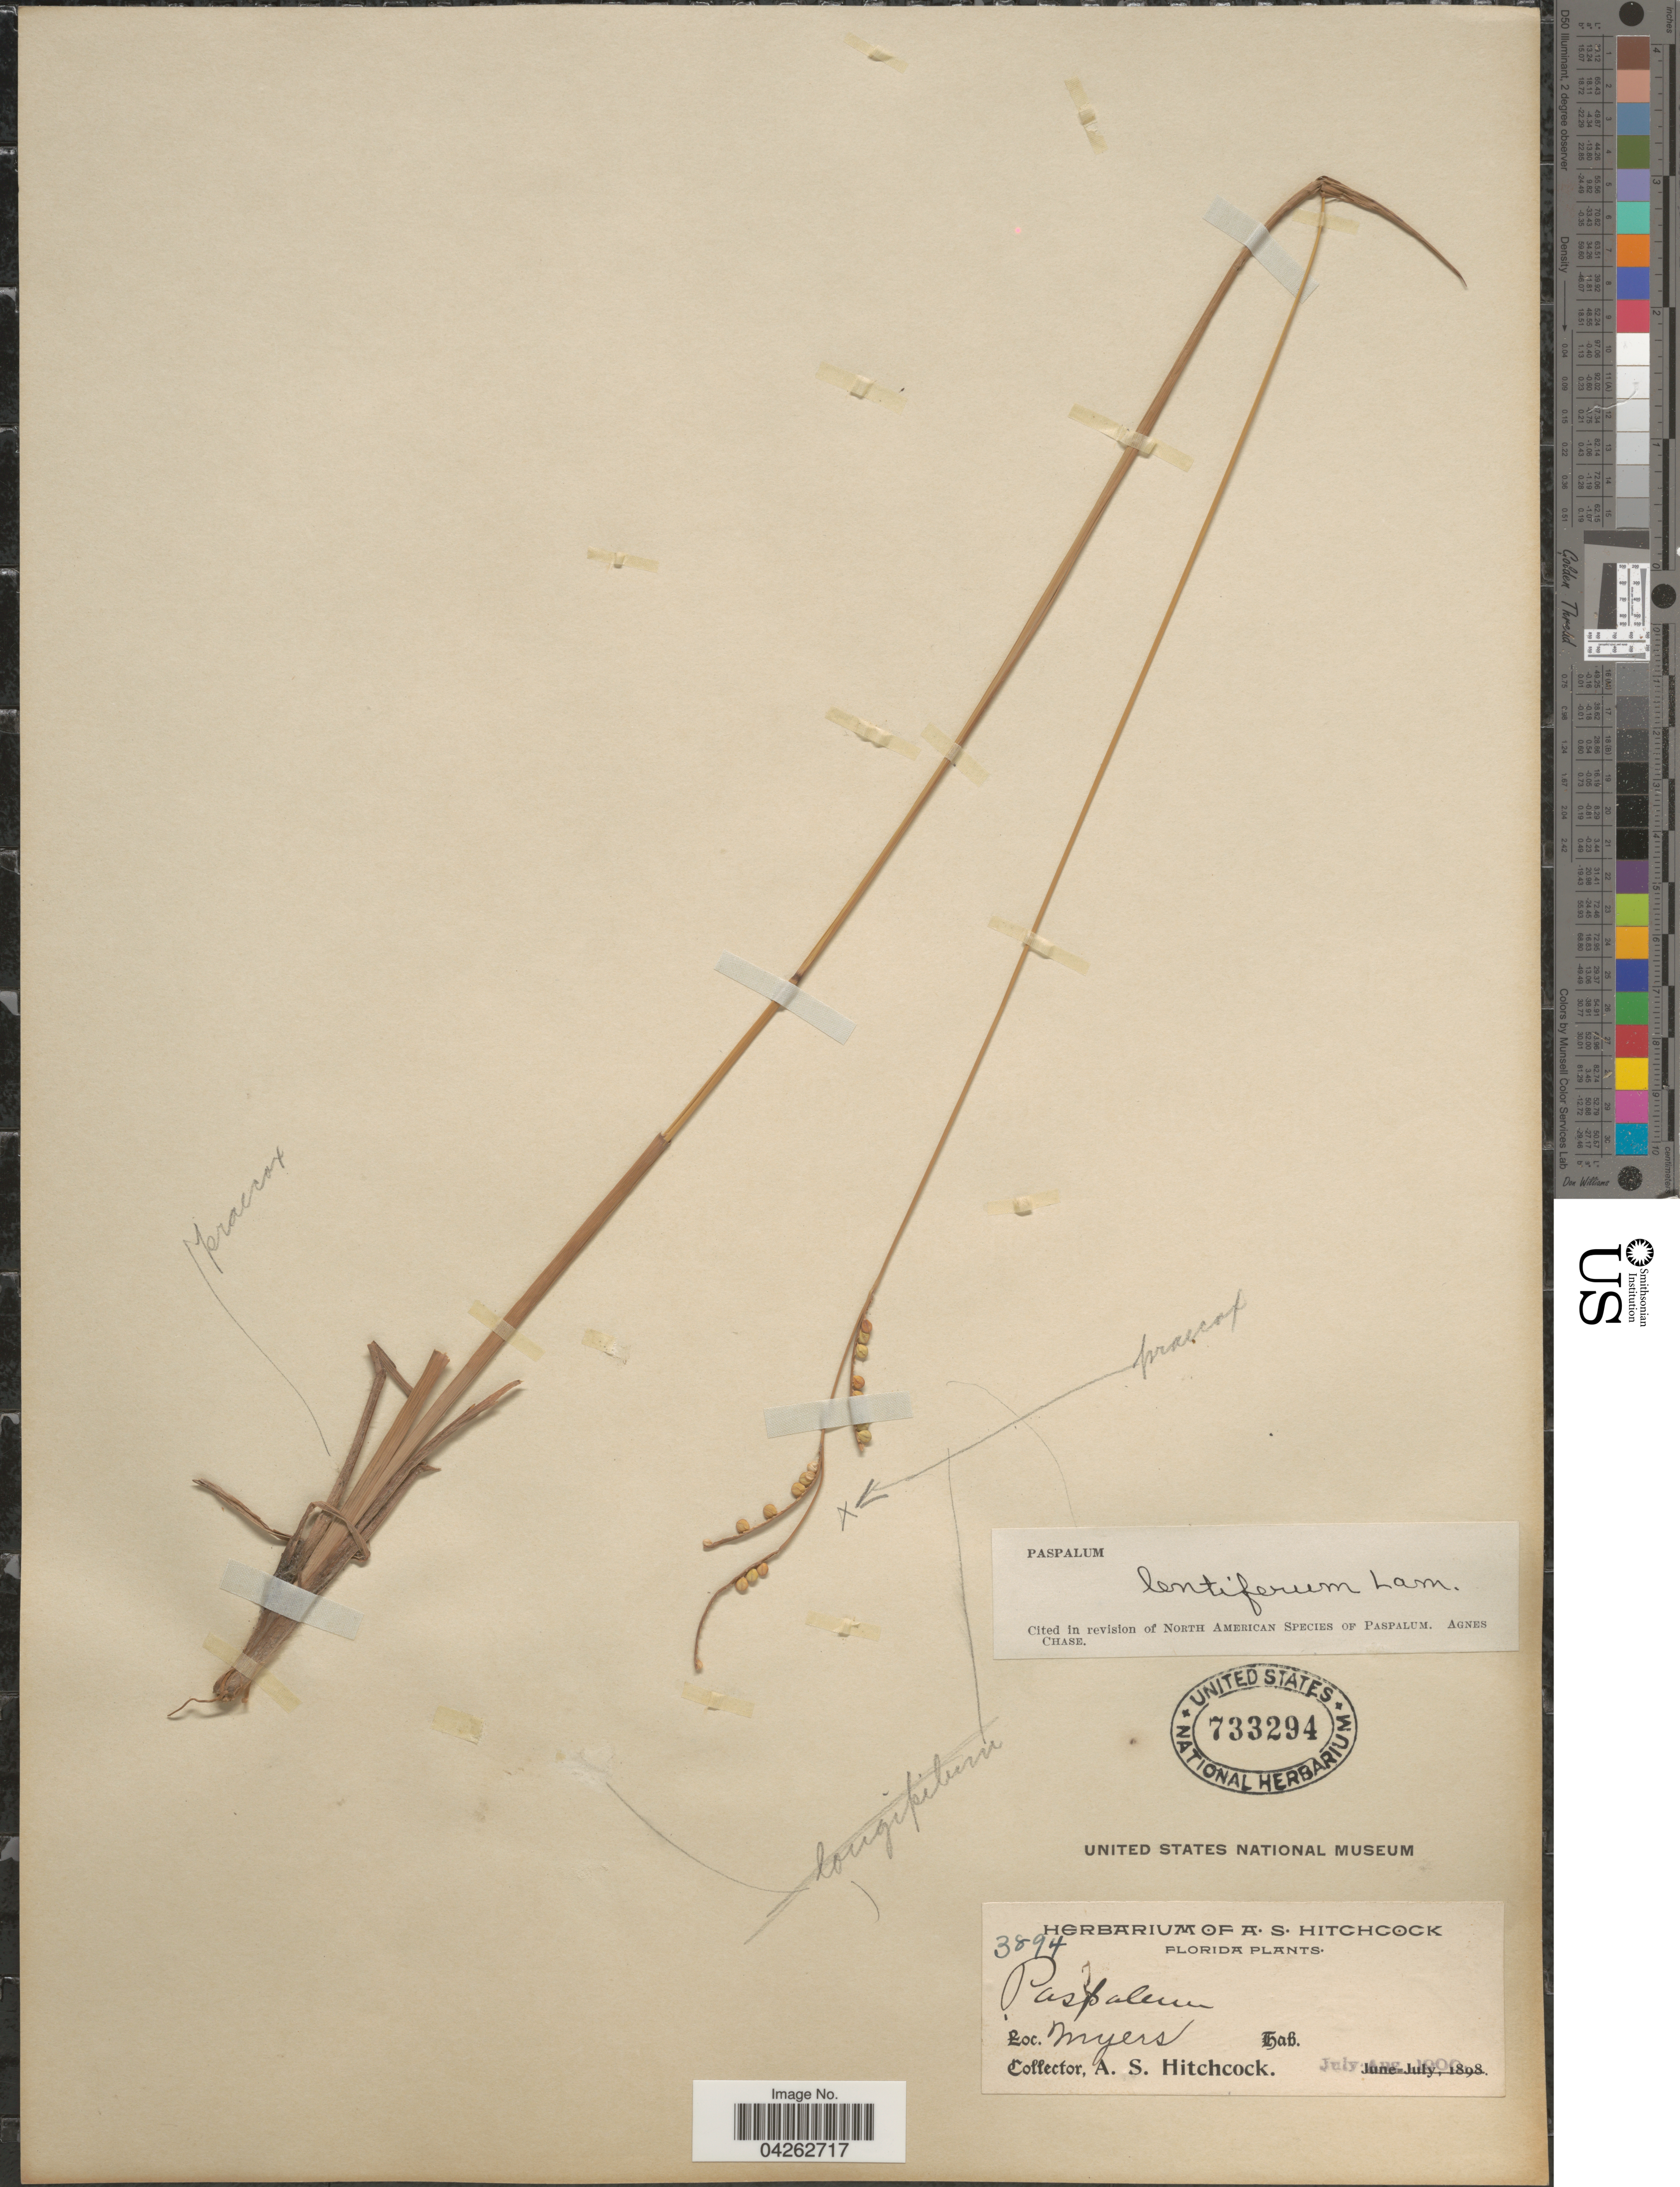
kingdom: Plantae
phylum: Tracheophyta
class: Liliopsida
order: Poales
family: Poaceae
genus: Paspalum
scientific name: Paspalum lentiferum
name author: Lam.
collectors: A. S. Hitchcock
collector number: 3894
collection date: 1900-07/1900-08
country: United States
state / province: Florida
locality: Myers.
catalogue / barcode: US 733294